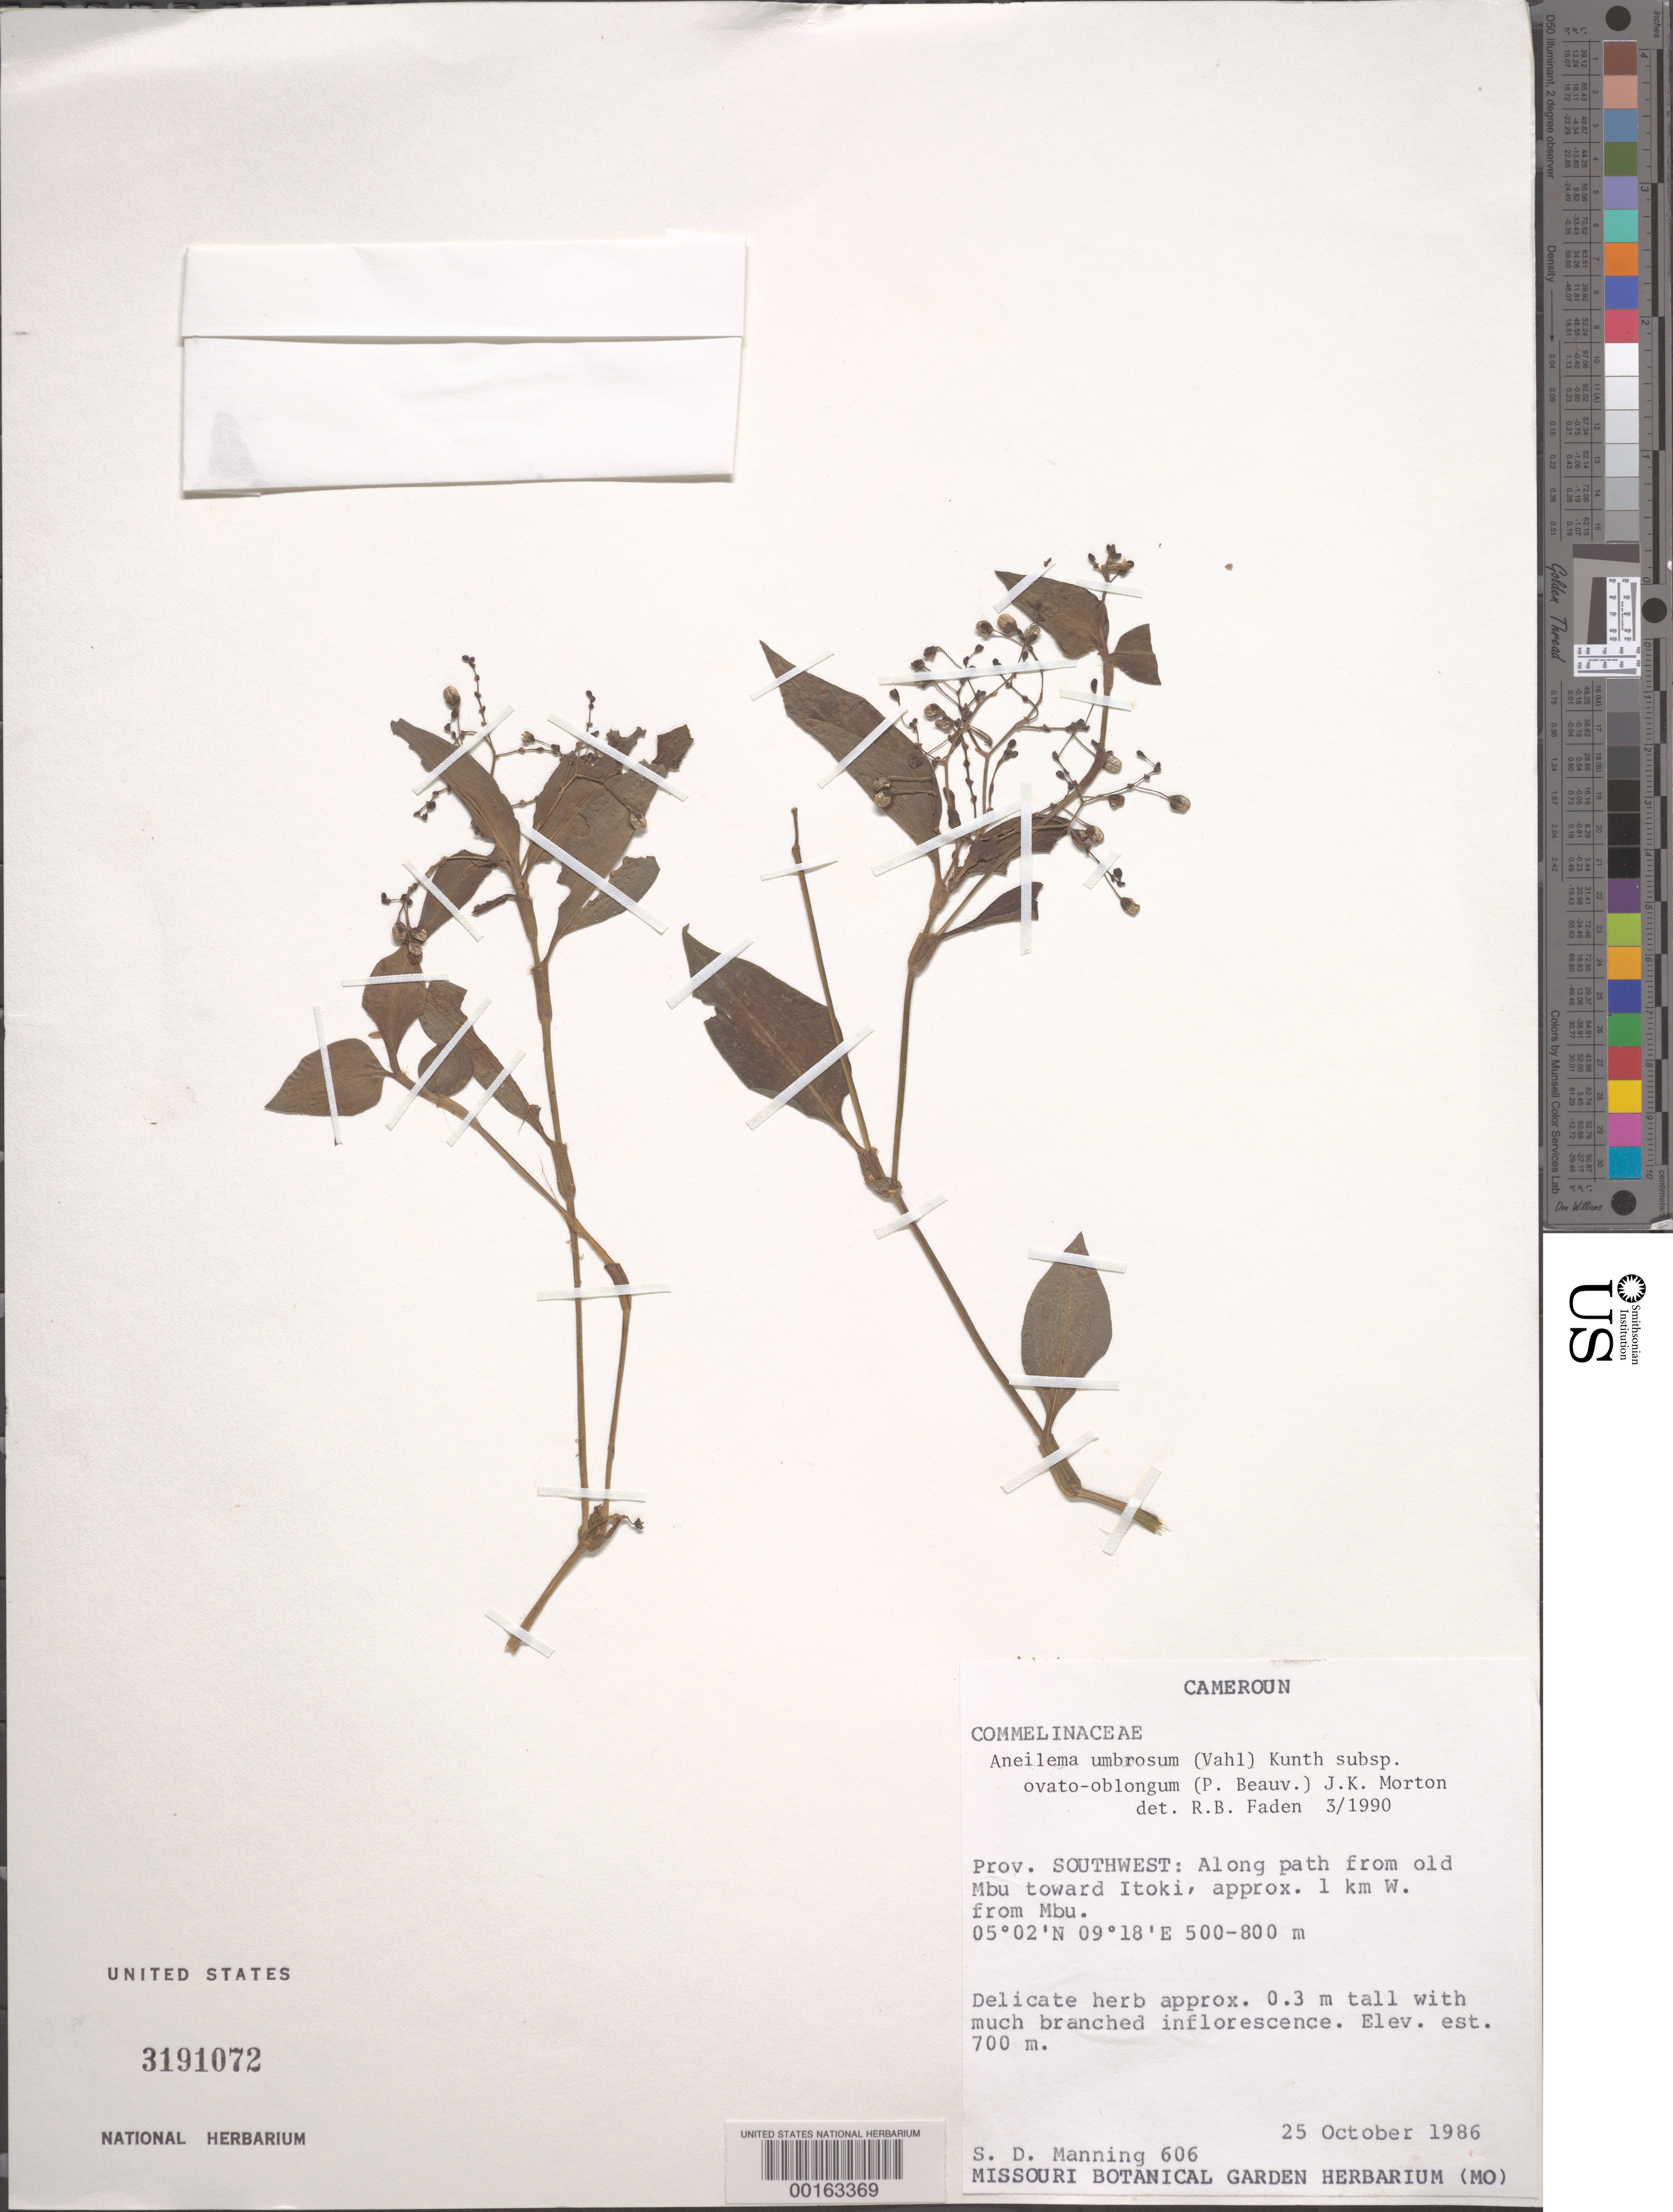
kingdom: Plantae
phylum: Tracheophyta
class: Liliopsida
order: Commelinales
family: Commelinaceae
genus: Aneilema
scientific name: Aneilema umbrosum subsp. ovato-oblongum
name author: (P. Beauv.) J.K. Morton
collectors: S. Manning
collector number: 606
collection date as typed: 25 Oct 1986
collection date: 1986-10-25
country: Cameroon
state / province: Sud-Ouest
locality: From old mbu to itoki, 1 km w from mbu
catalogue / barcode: US 3191072